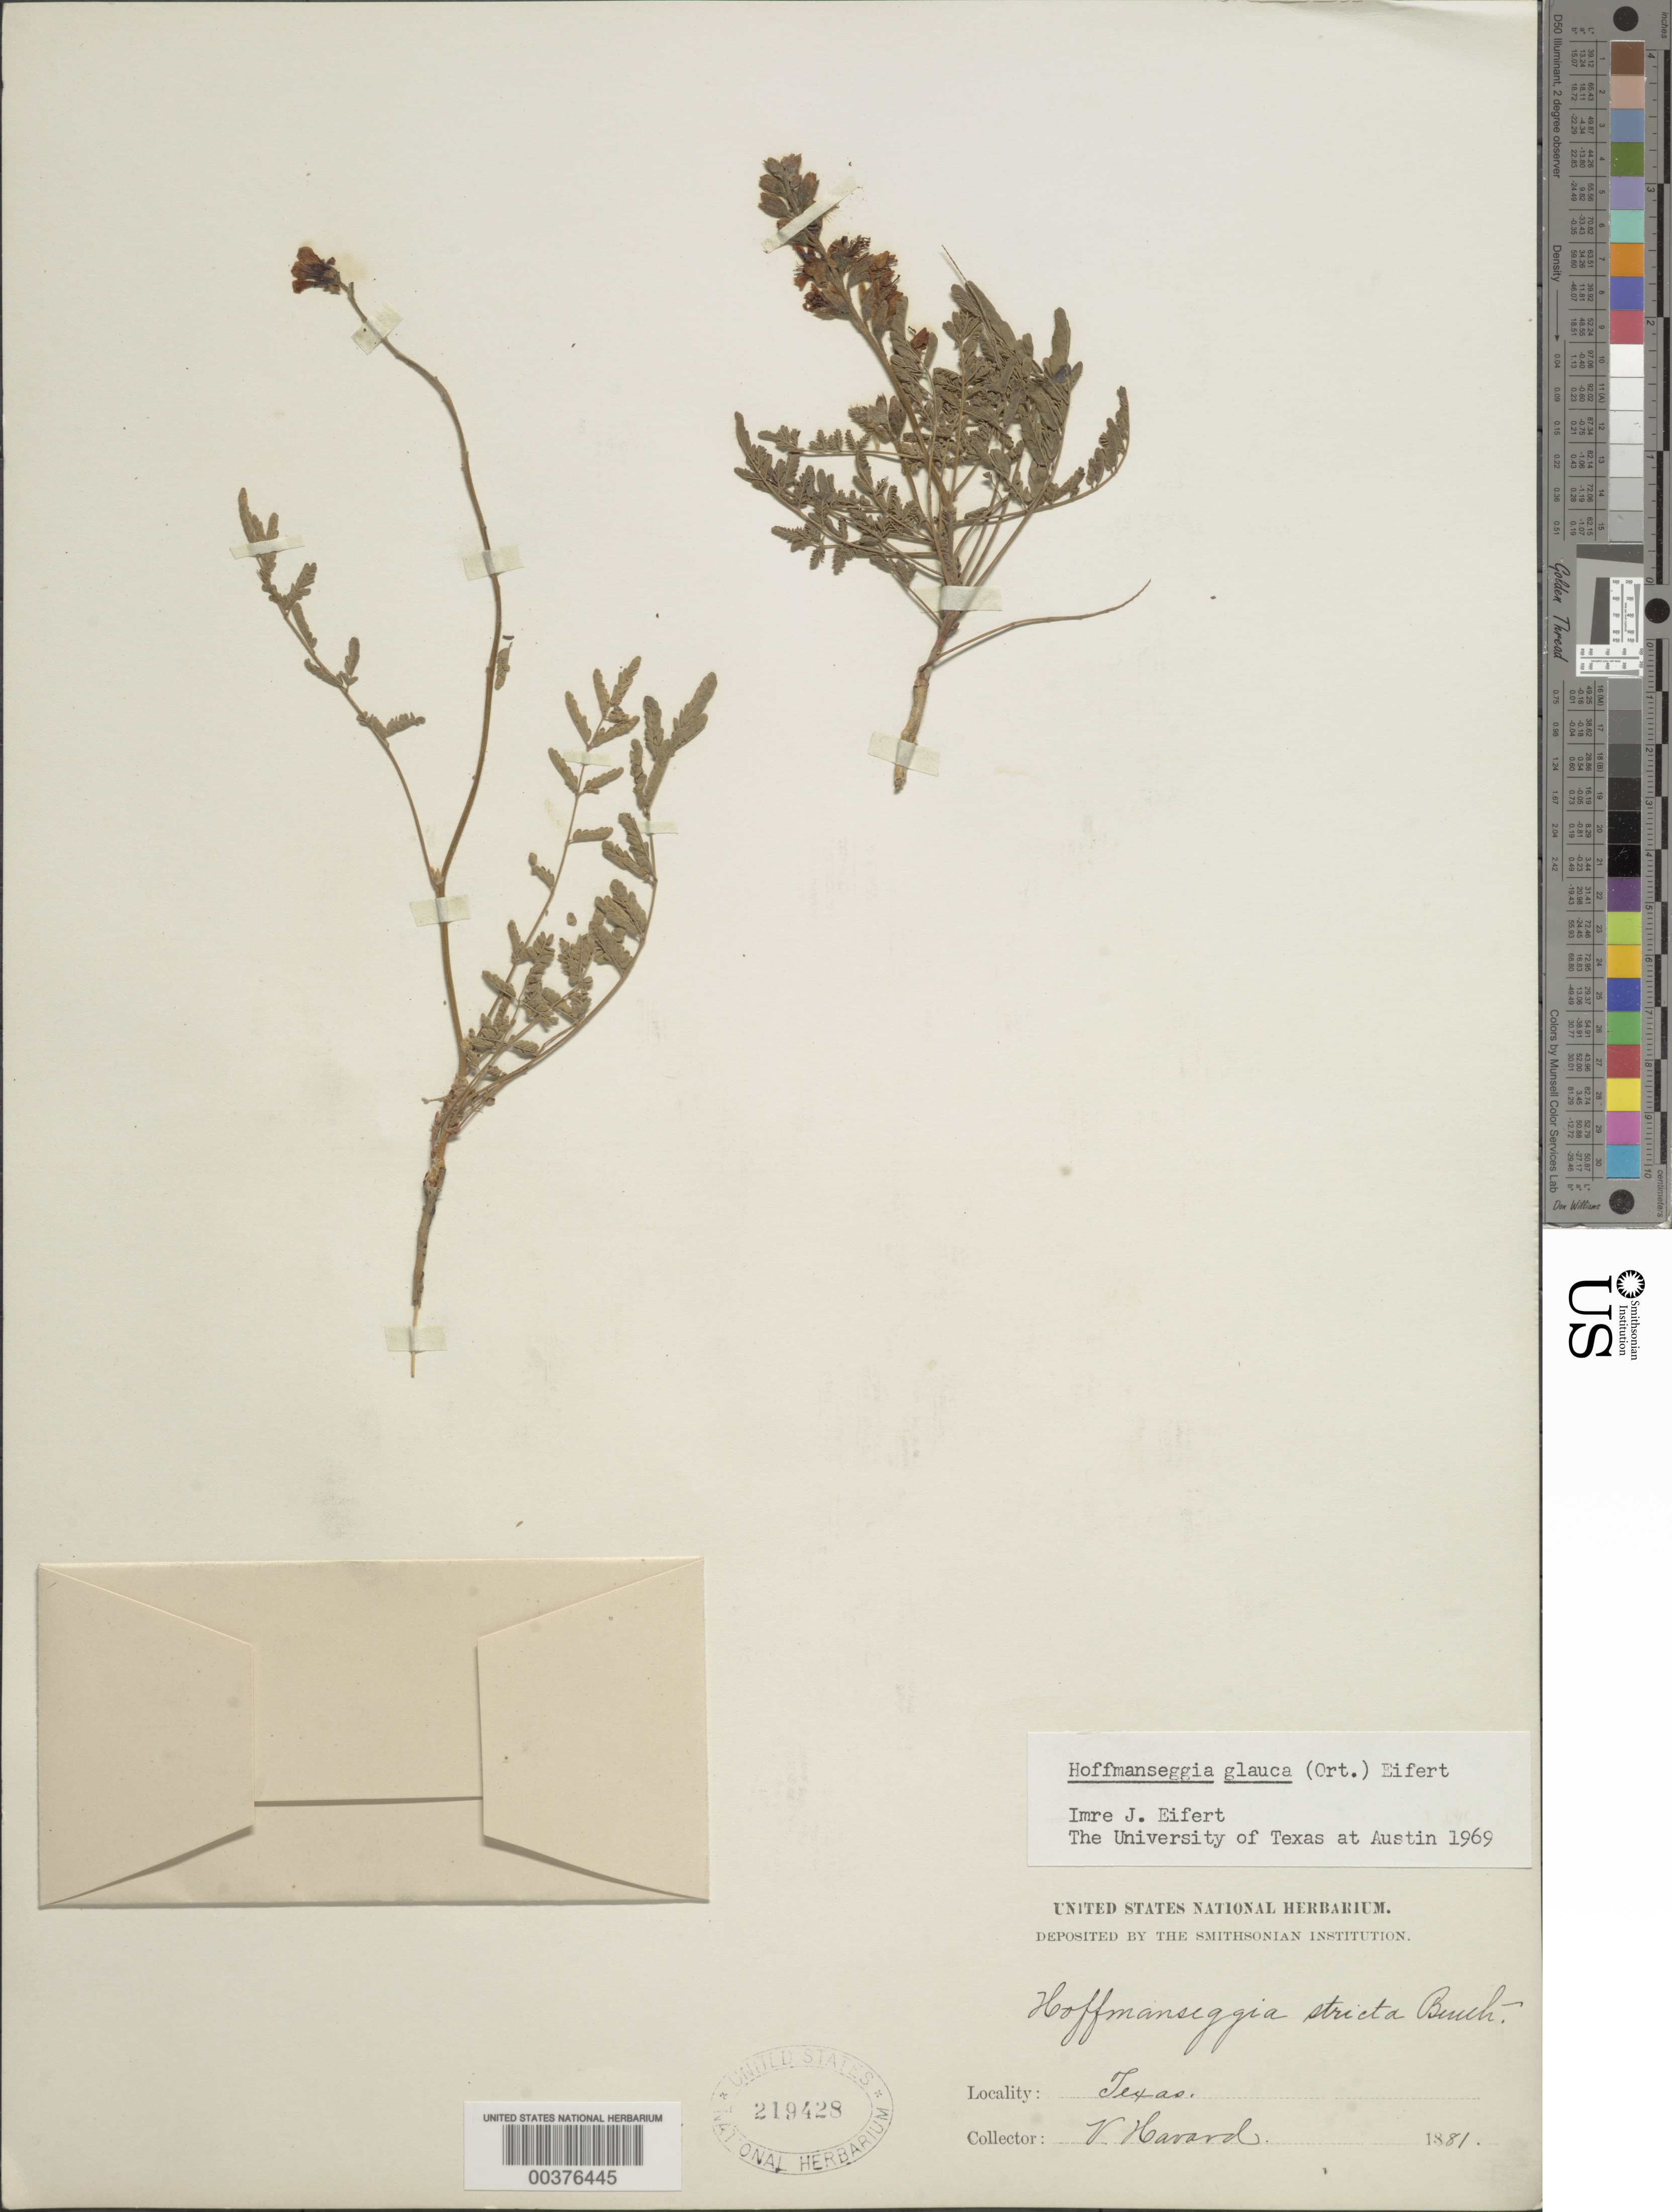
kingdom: Plantae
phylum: Tracheophyta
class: Magnoliopsida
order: Fabales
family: Fabaceae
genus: Hoffmannseggia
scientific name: Hoffmannseggia glauca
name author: (Ortega) Eifert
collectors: V. Havard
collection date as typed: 1881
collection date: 1881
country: United States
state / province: Texas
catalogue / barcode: US 219428